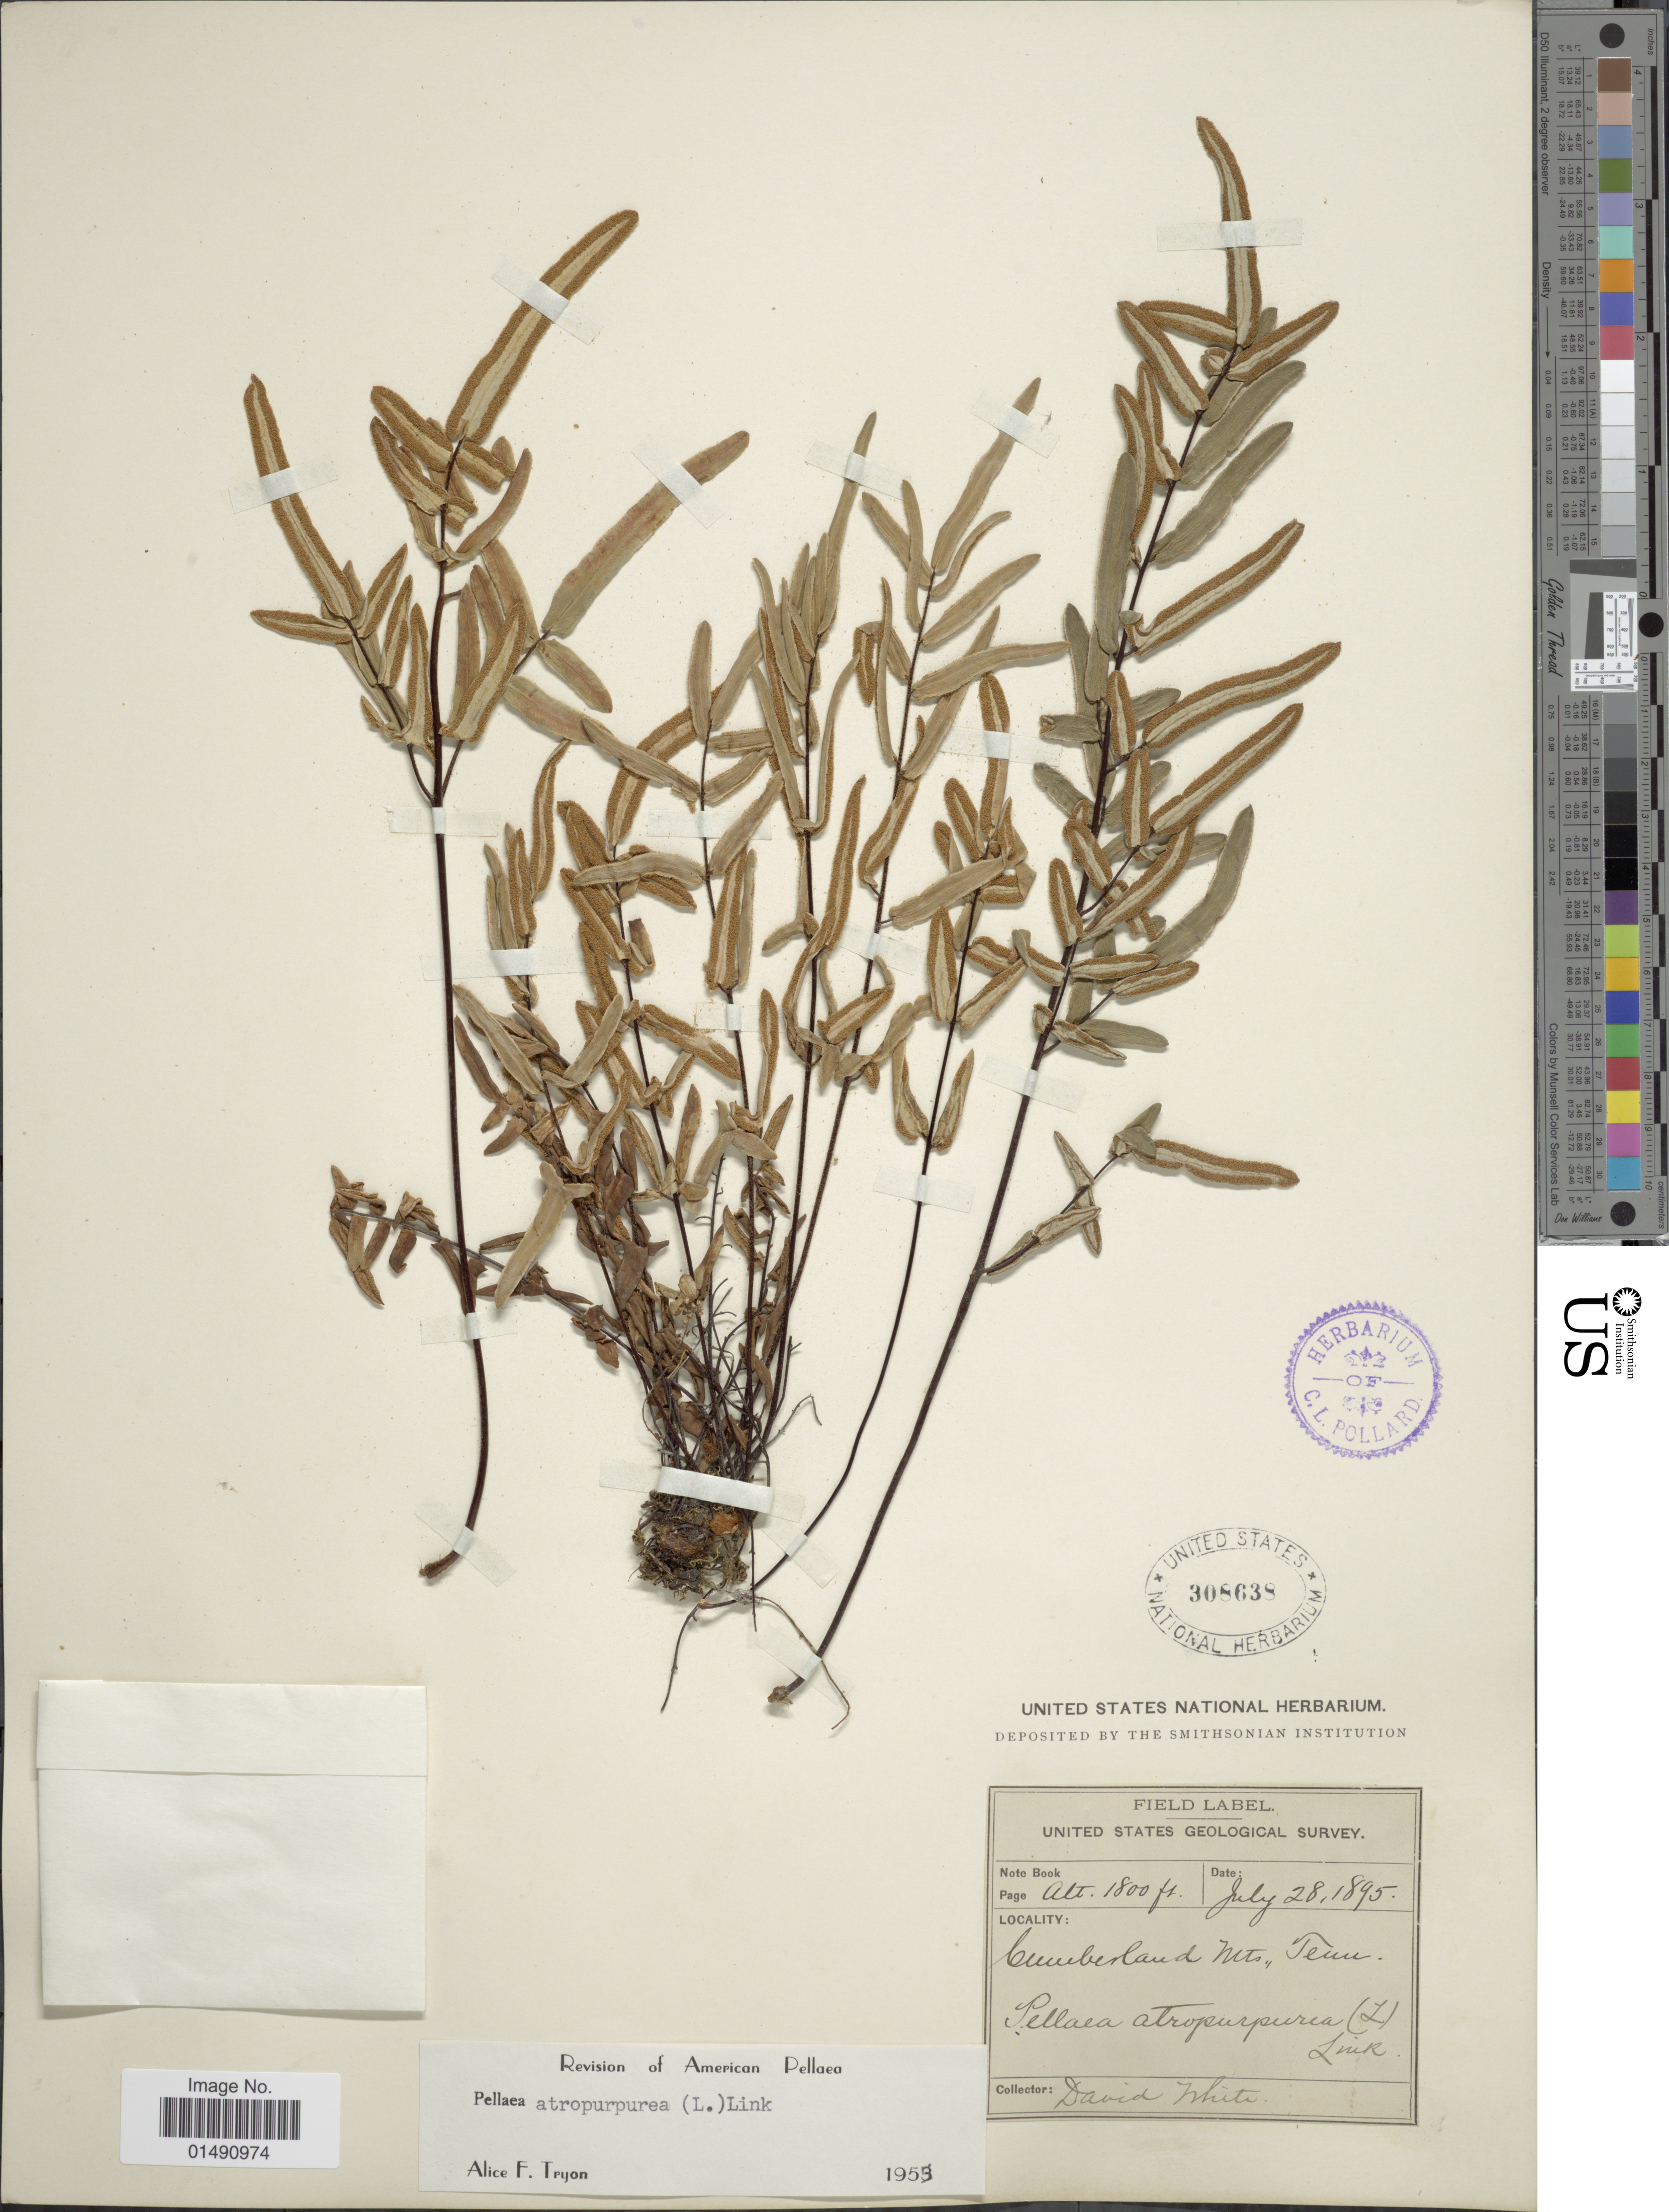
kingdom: Plantae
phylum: Tracheophyta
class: Polypodiopsida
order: Polypodiales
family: Pteridaceae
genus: Pellaea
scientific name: Pellaea atropurpurea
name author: (L.) Link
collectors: D. White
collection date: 1895-07-28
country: United States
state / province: Tennessee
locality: Cumberland Mts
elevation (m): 549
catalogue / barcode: US 308638